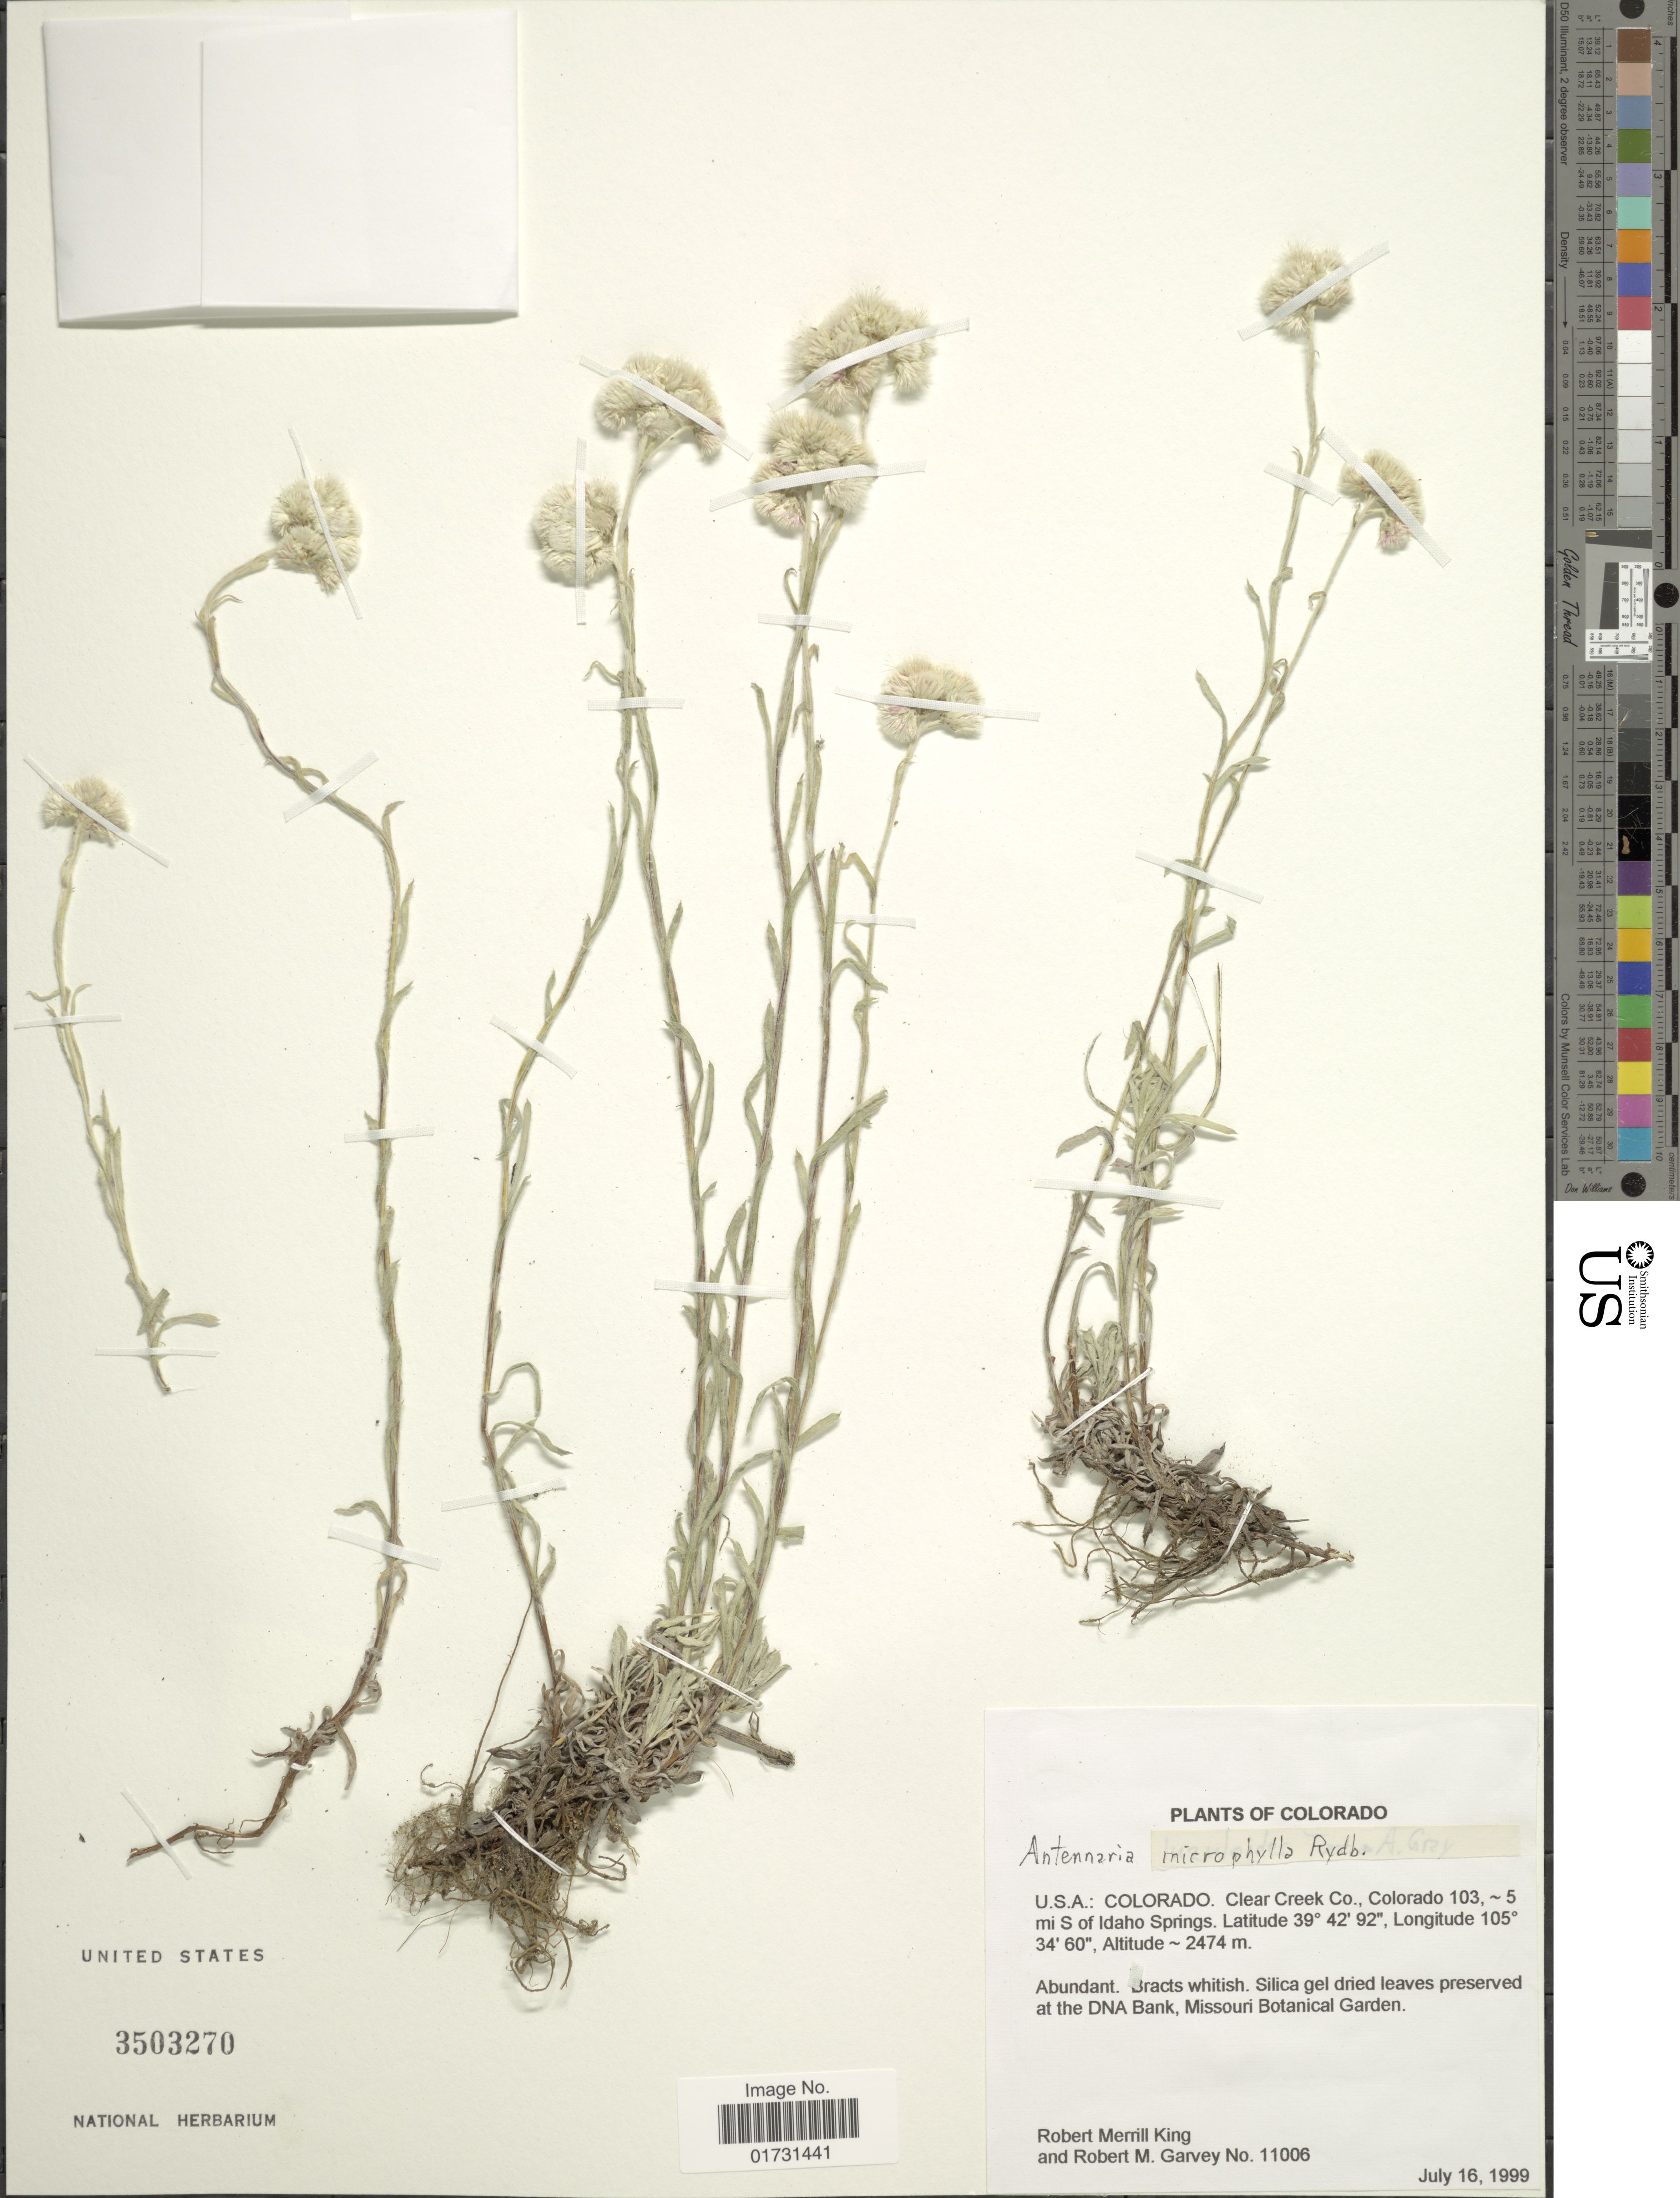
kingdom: Plantae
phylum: Tracheophyta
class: Magnoliopsida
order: Asterales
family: Asteraceae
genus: Antennaria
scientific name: Antennaria microphylla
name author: Rydb.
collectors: R. M. King & R. Garvey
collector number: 11006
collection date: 1999-07-16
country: United States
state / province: Colorado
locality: Clear Creek Co., Colorado 103, : 5 mi S of Idaho Springs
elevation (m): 2474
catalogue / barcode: US 3503270